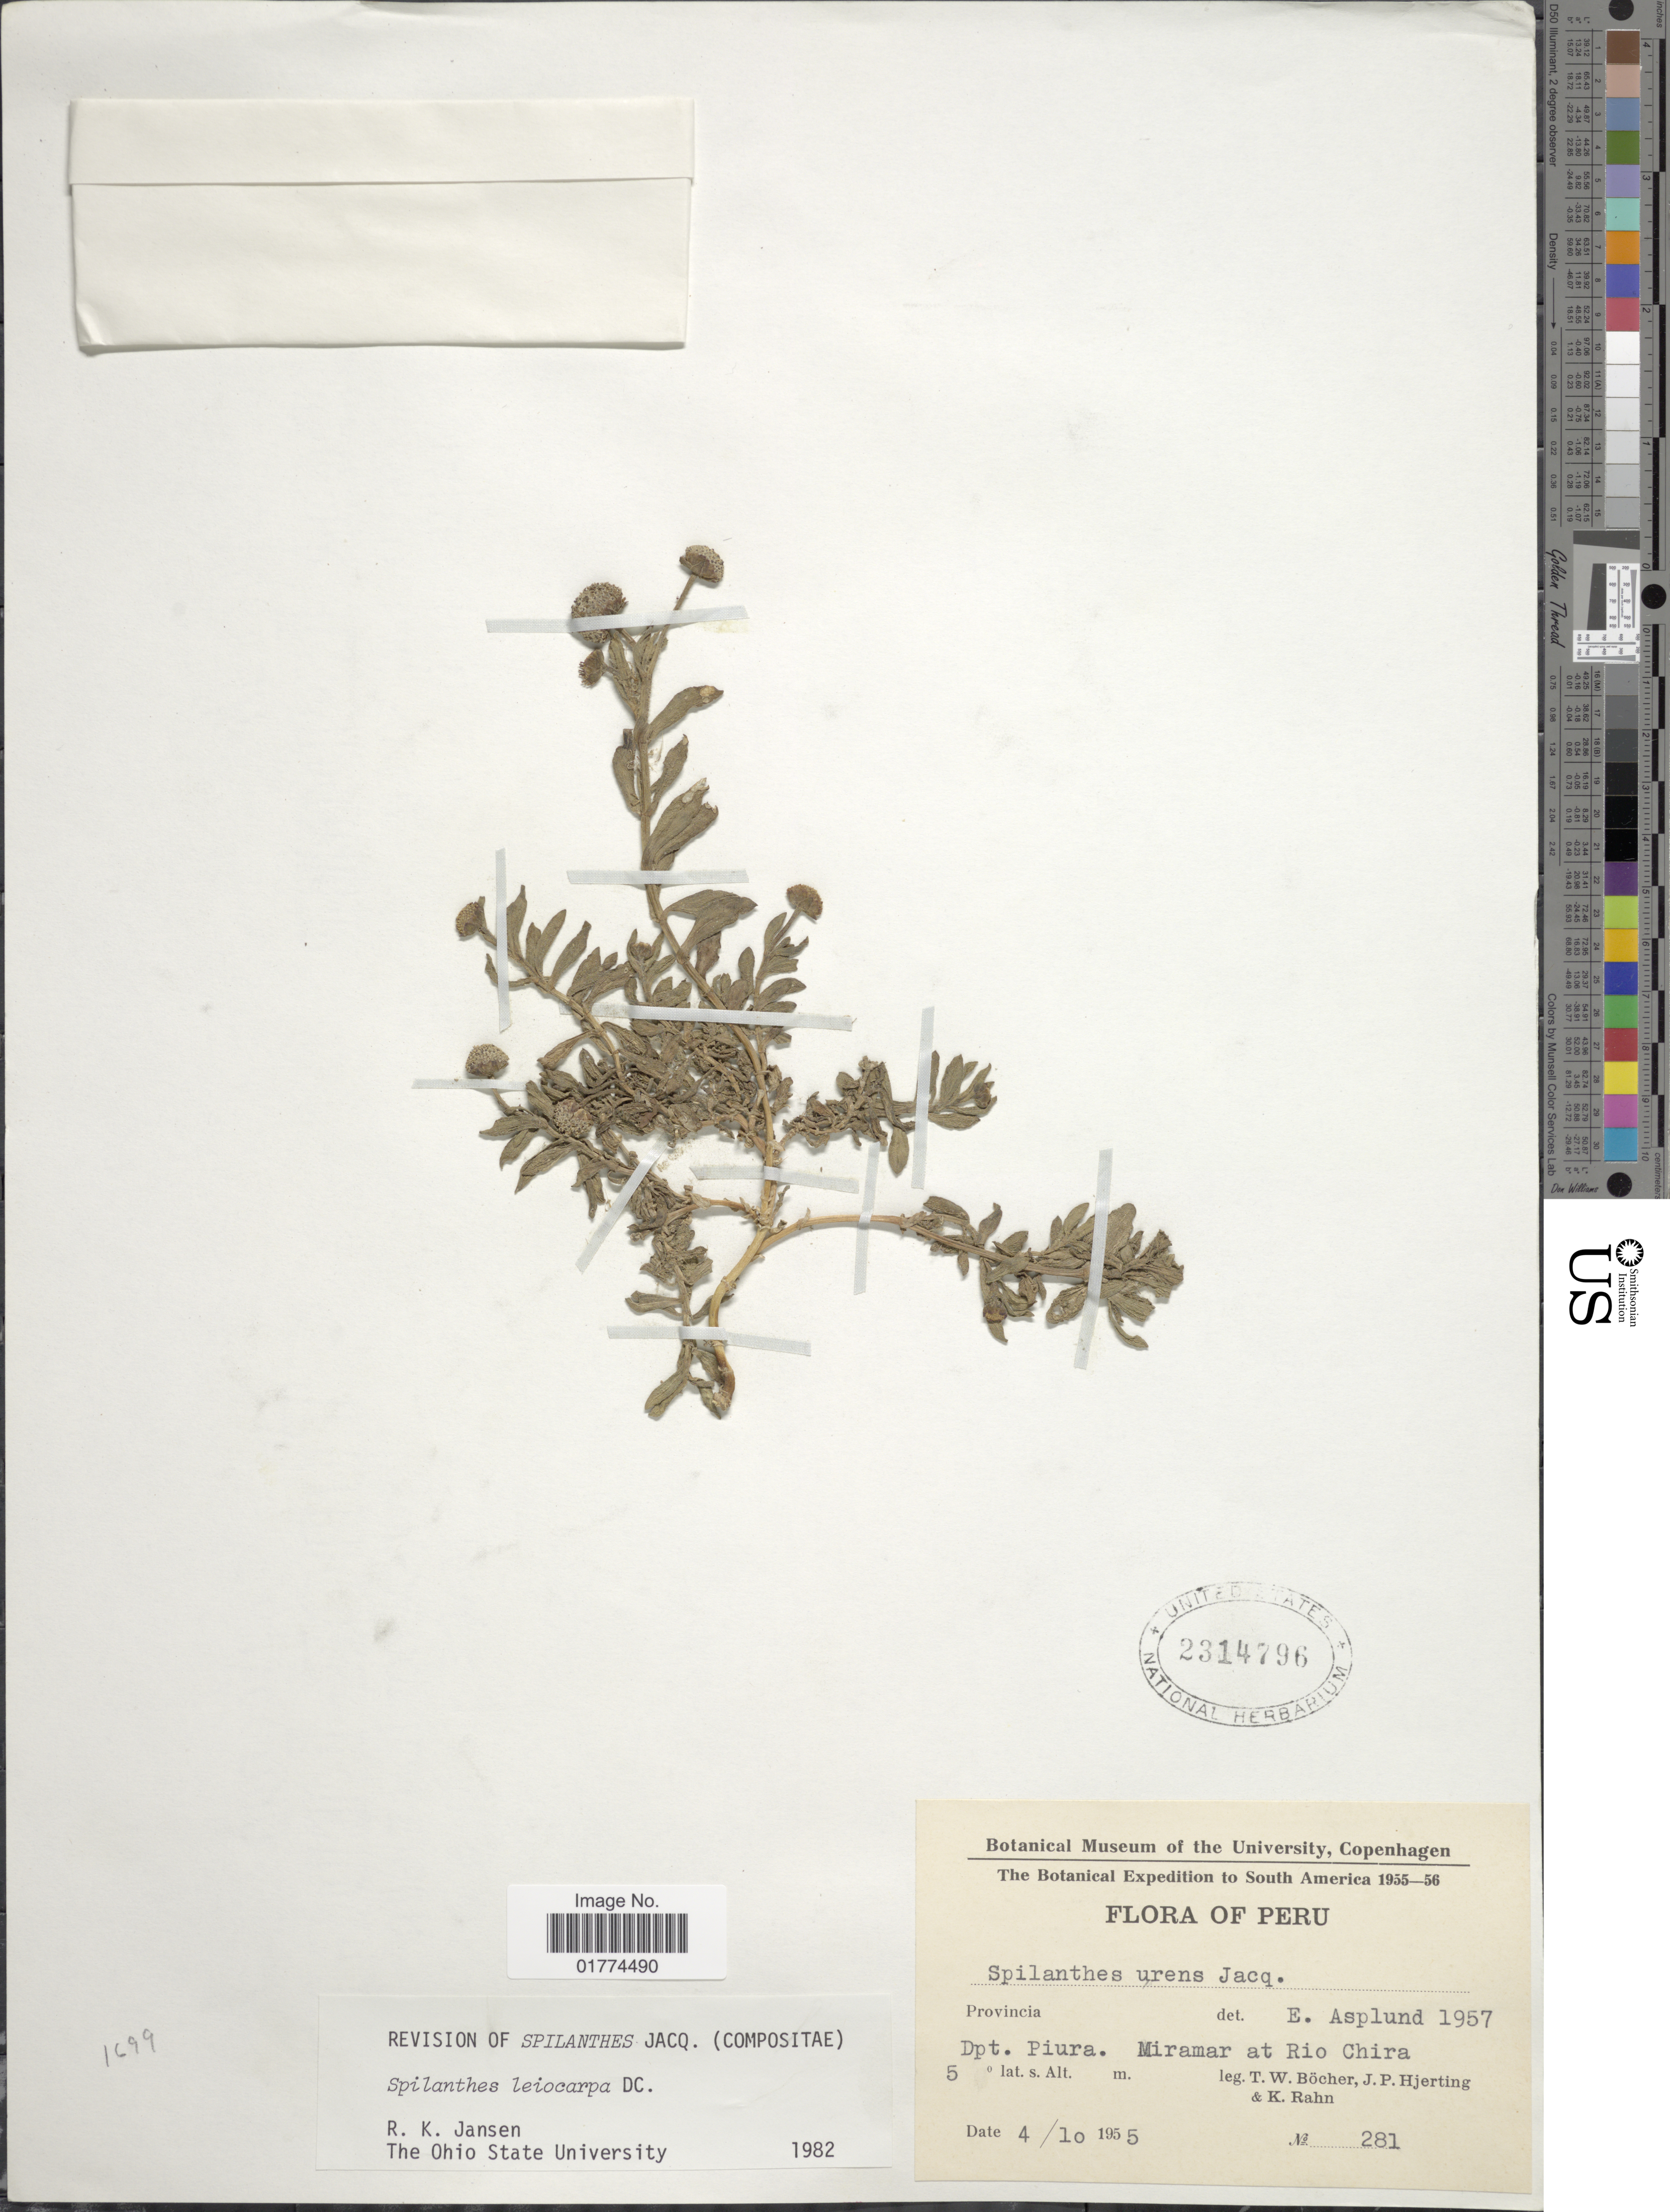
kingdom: Plantae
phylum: Tracheophyta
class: Magnoliopsida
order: Asterales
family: Asteraceae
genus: Spilanthes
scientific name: Spilanthes leiocarpa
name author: DC.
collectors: T. Böcher, J. P. Hjerting & K. Rahn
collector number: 281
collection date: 1955-10-04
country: Peru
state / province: Piura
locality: Miramar at Rio Chira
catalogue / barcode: US 2314796